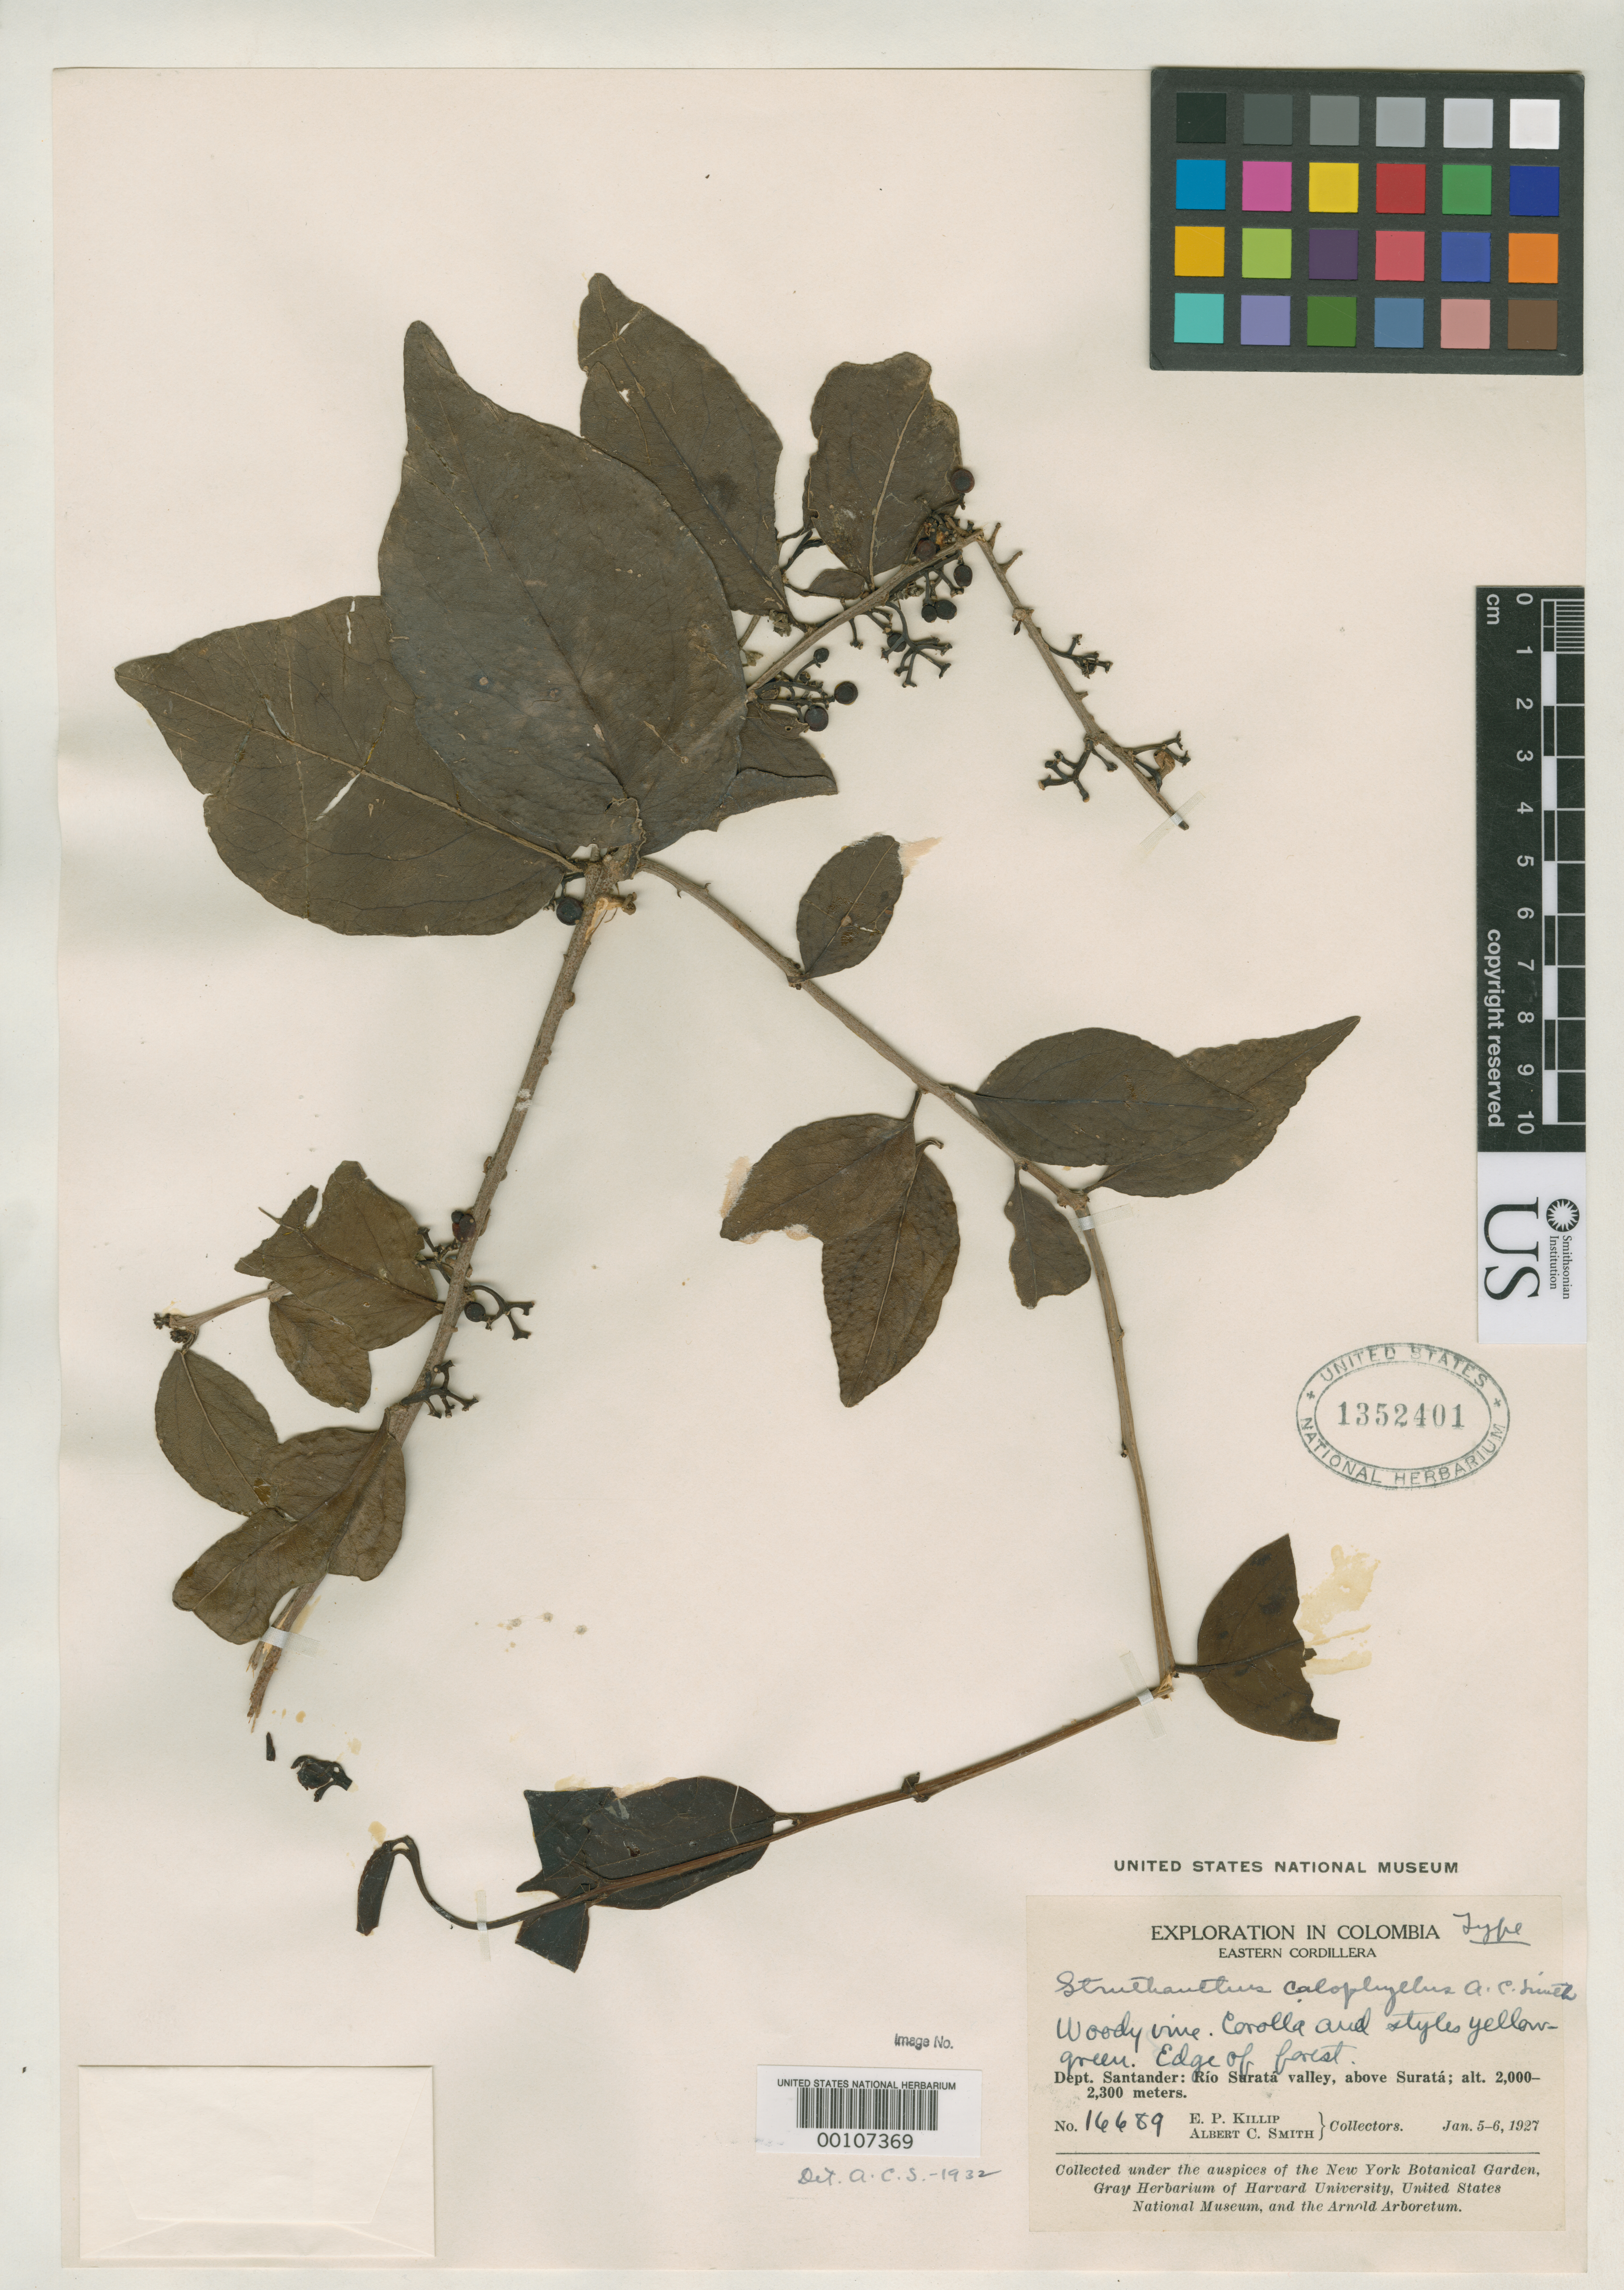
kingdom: Plantae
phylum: Tracheophyta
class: Magnoliopsida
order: Santalales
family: Loranthaceae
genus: Struthanthus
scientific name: Struthanthus calophyllus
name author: A.C. Sm.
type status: Isotype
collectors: E. P. Killip & A. C. Smith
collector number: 16689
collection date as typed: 05 Jan 1927 to 06 Jan 1927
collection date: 1927-01-05/1927-01-06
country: Colombia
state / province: Santander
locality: Rio Surata Valley, above Surata.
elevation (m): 2000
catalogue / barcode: US 1352401